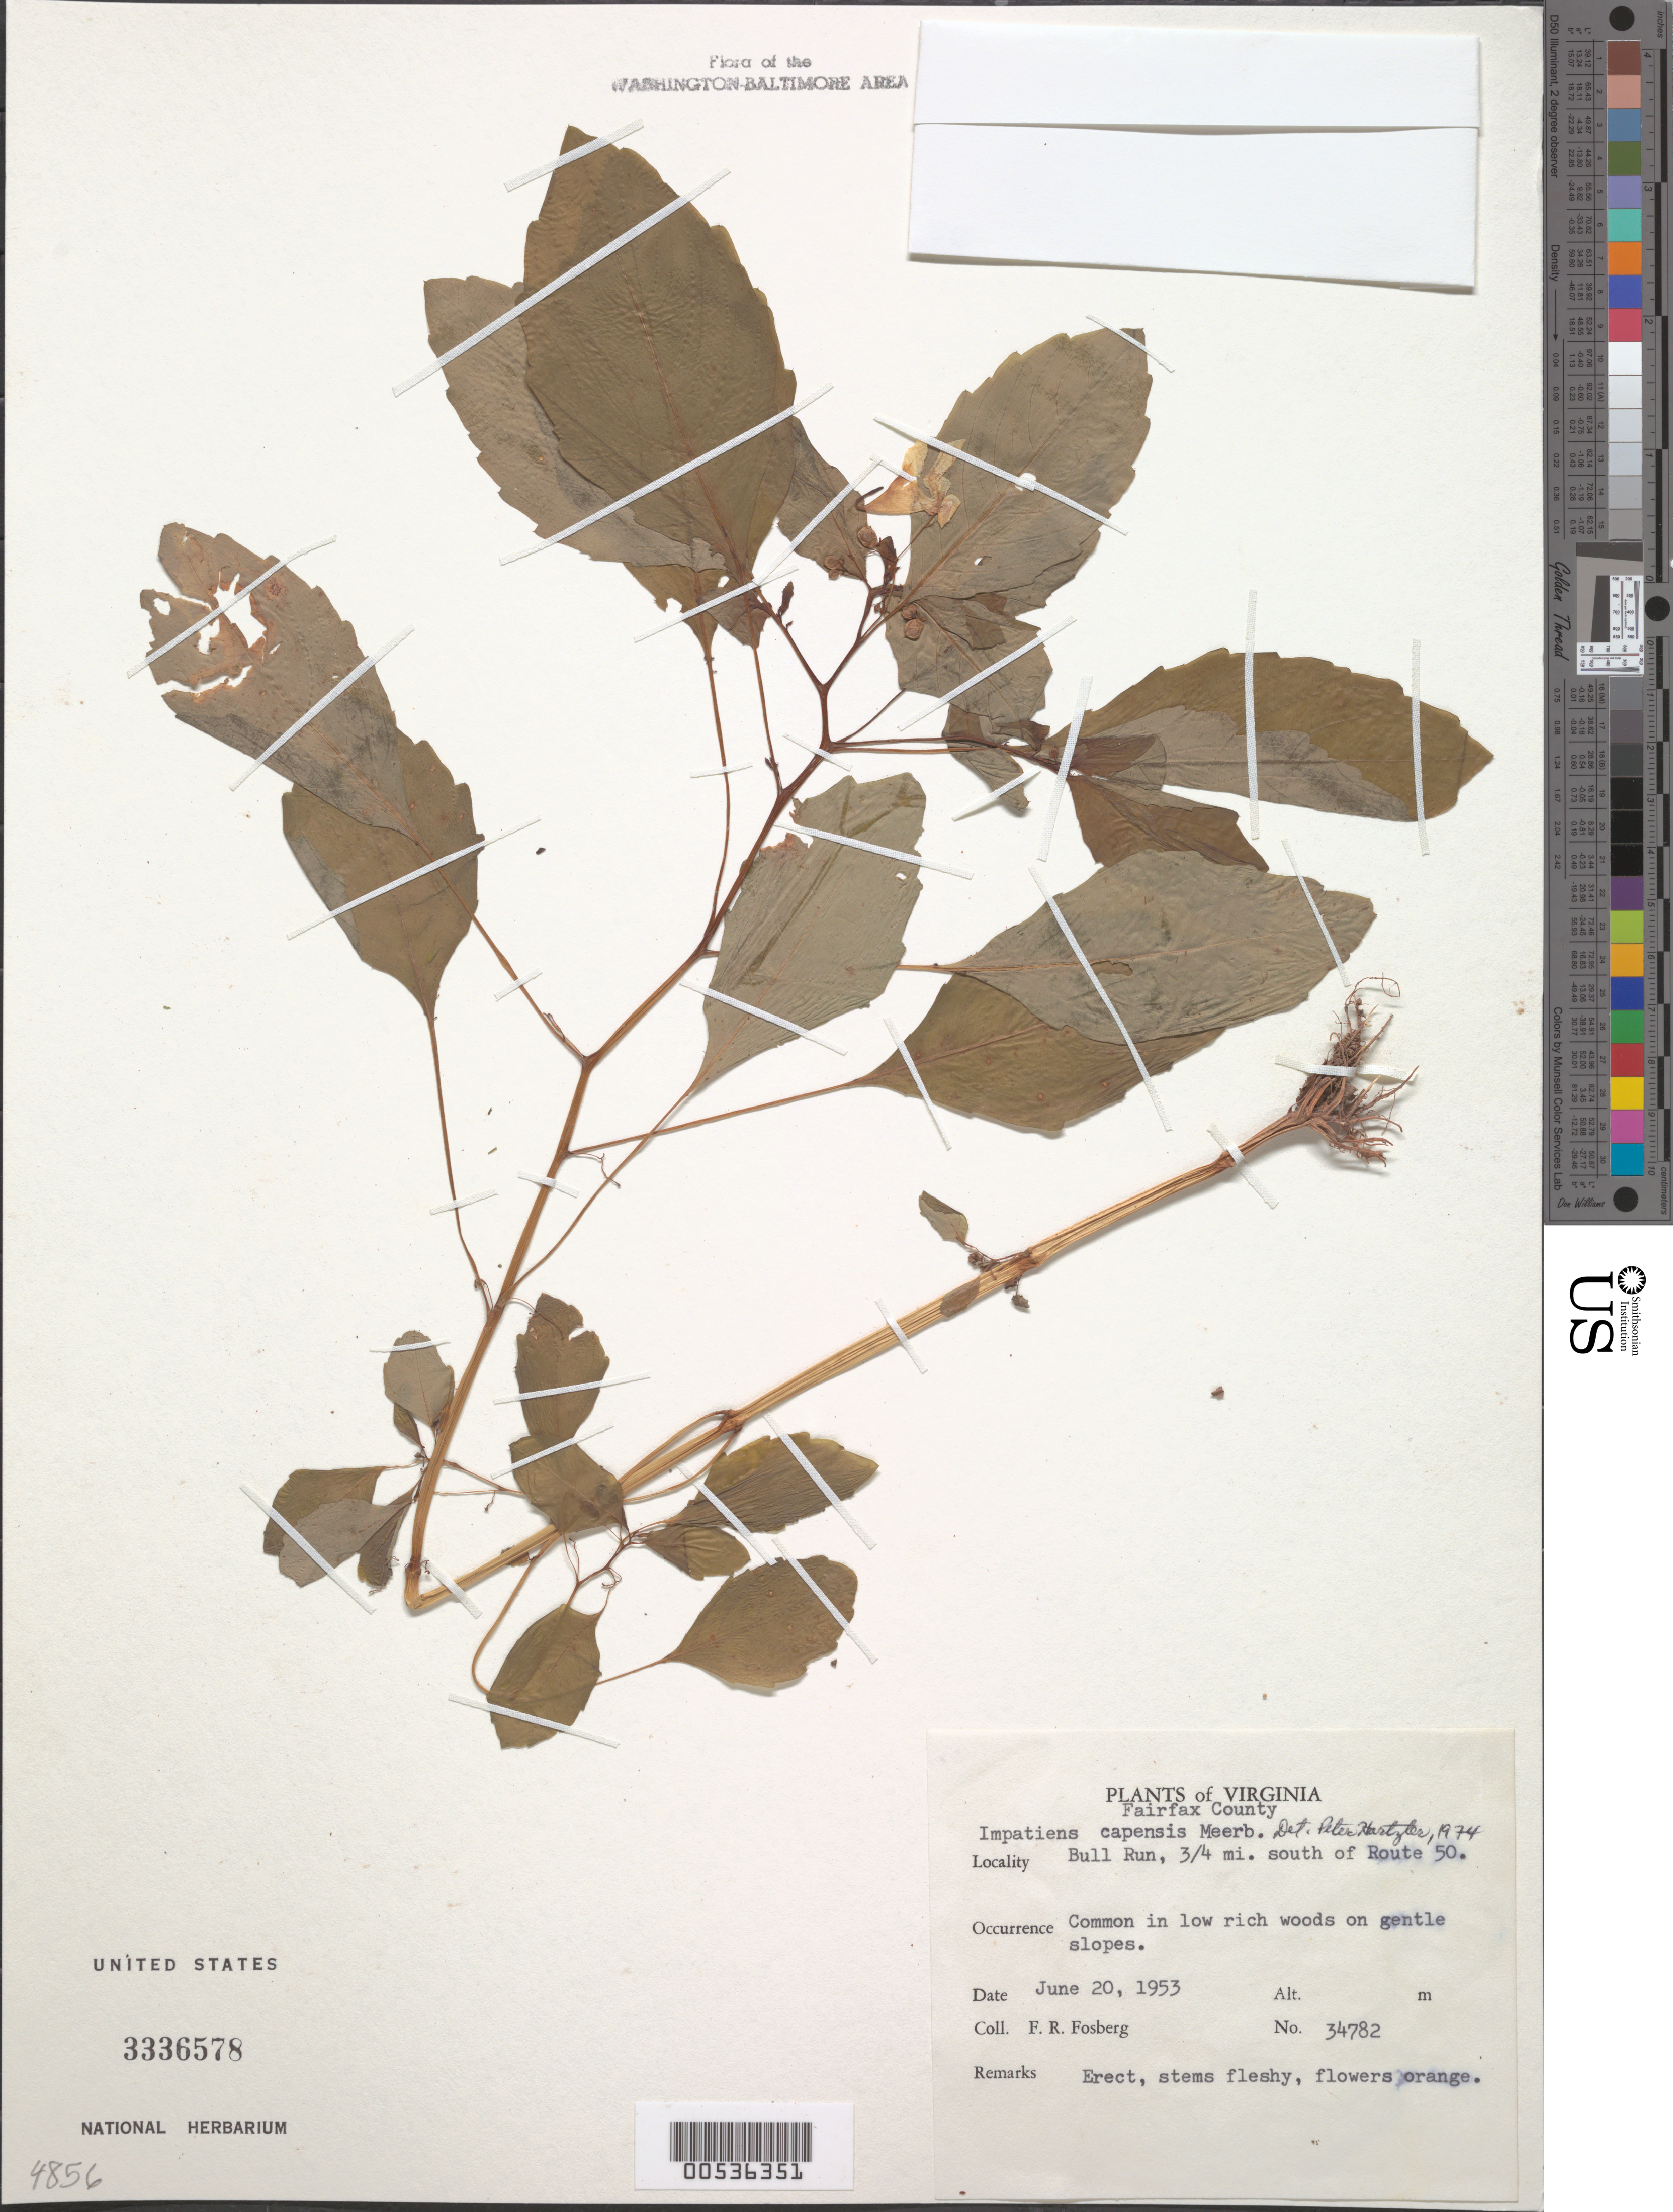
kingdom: Plantae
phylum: Tracheophyta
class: Magnoliopsida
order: Ericales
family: Balsaminaceae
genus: Impatiens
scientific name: Impatiens capensis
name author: Meerb.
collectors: F. R. Fosberg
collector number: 34782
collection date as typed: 20 Jun 1953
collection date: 1953-06-20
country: United States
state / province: Virginia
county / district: Fairfax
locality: Bull Run, S of Route 50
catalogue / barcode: US 3336578